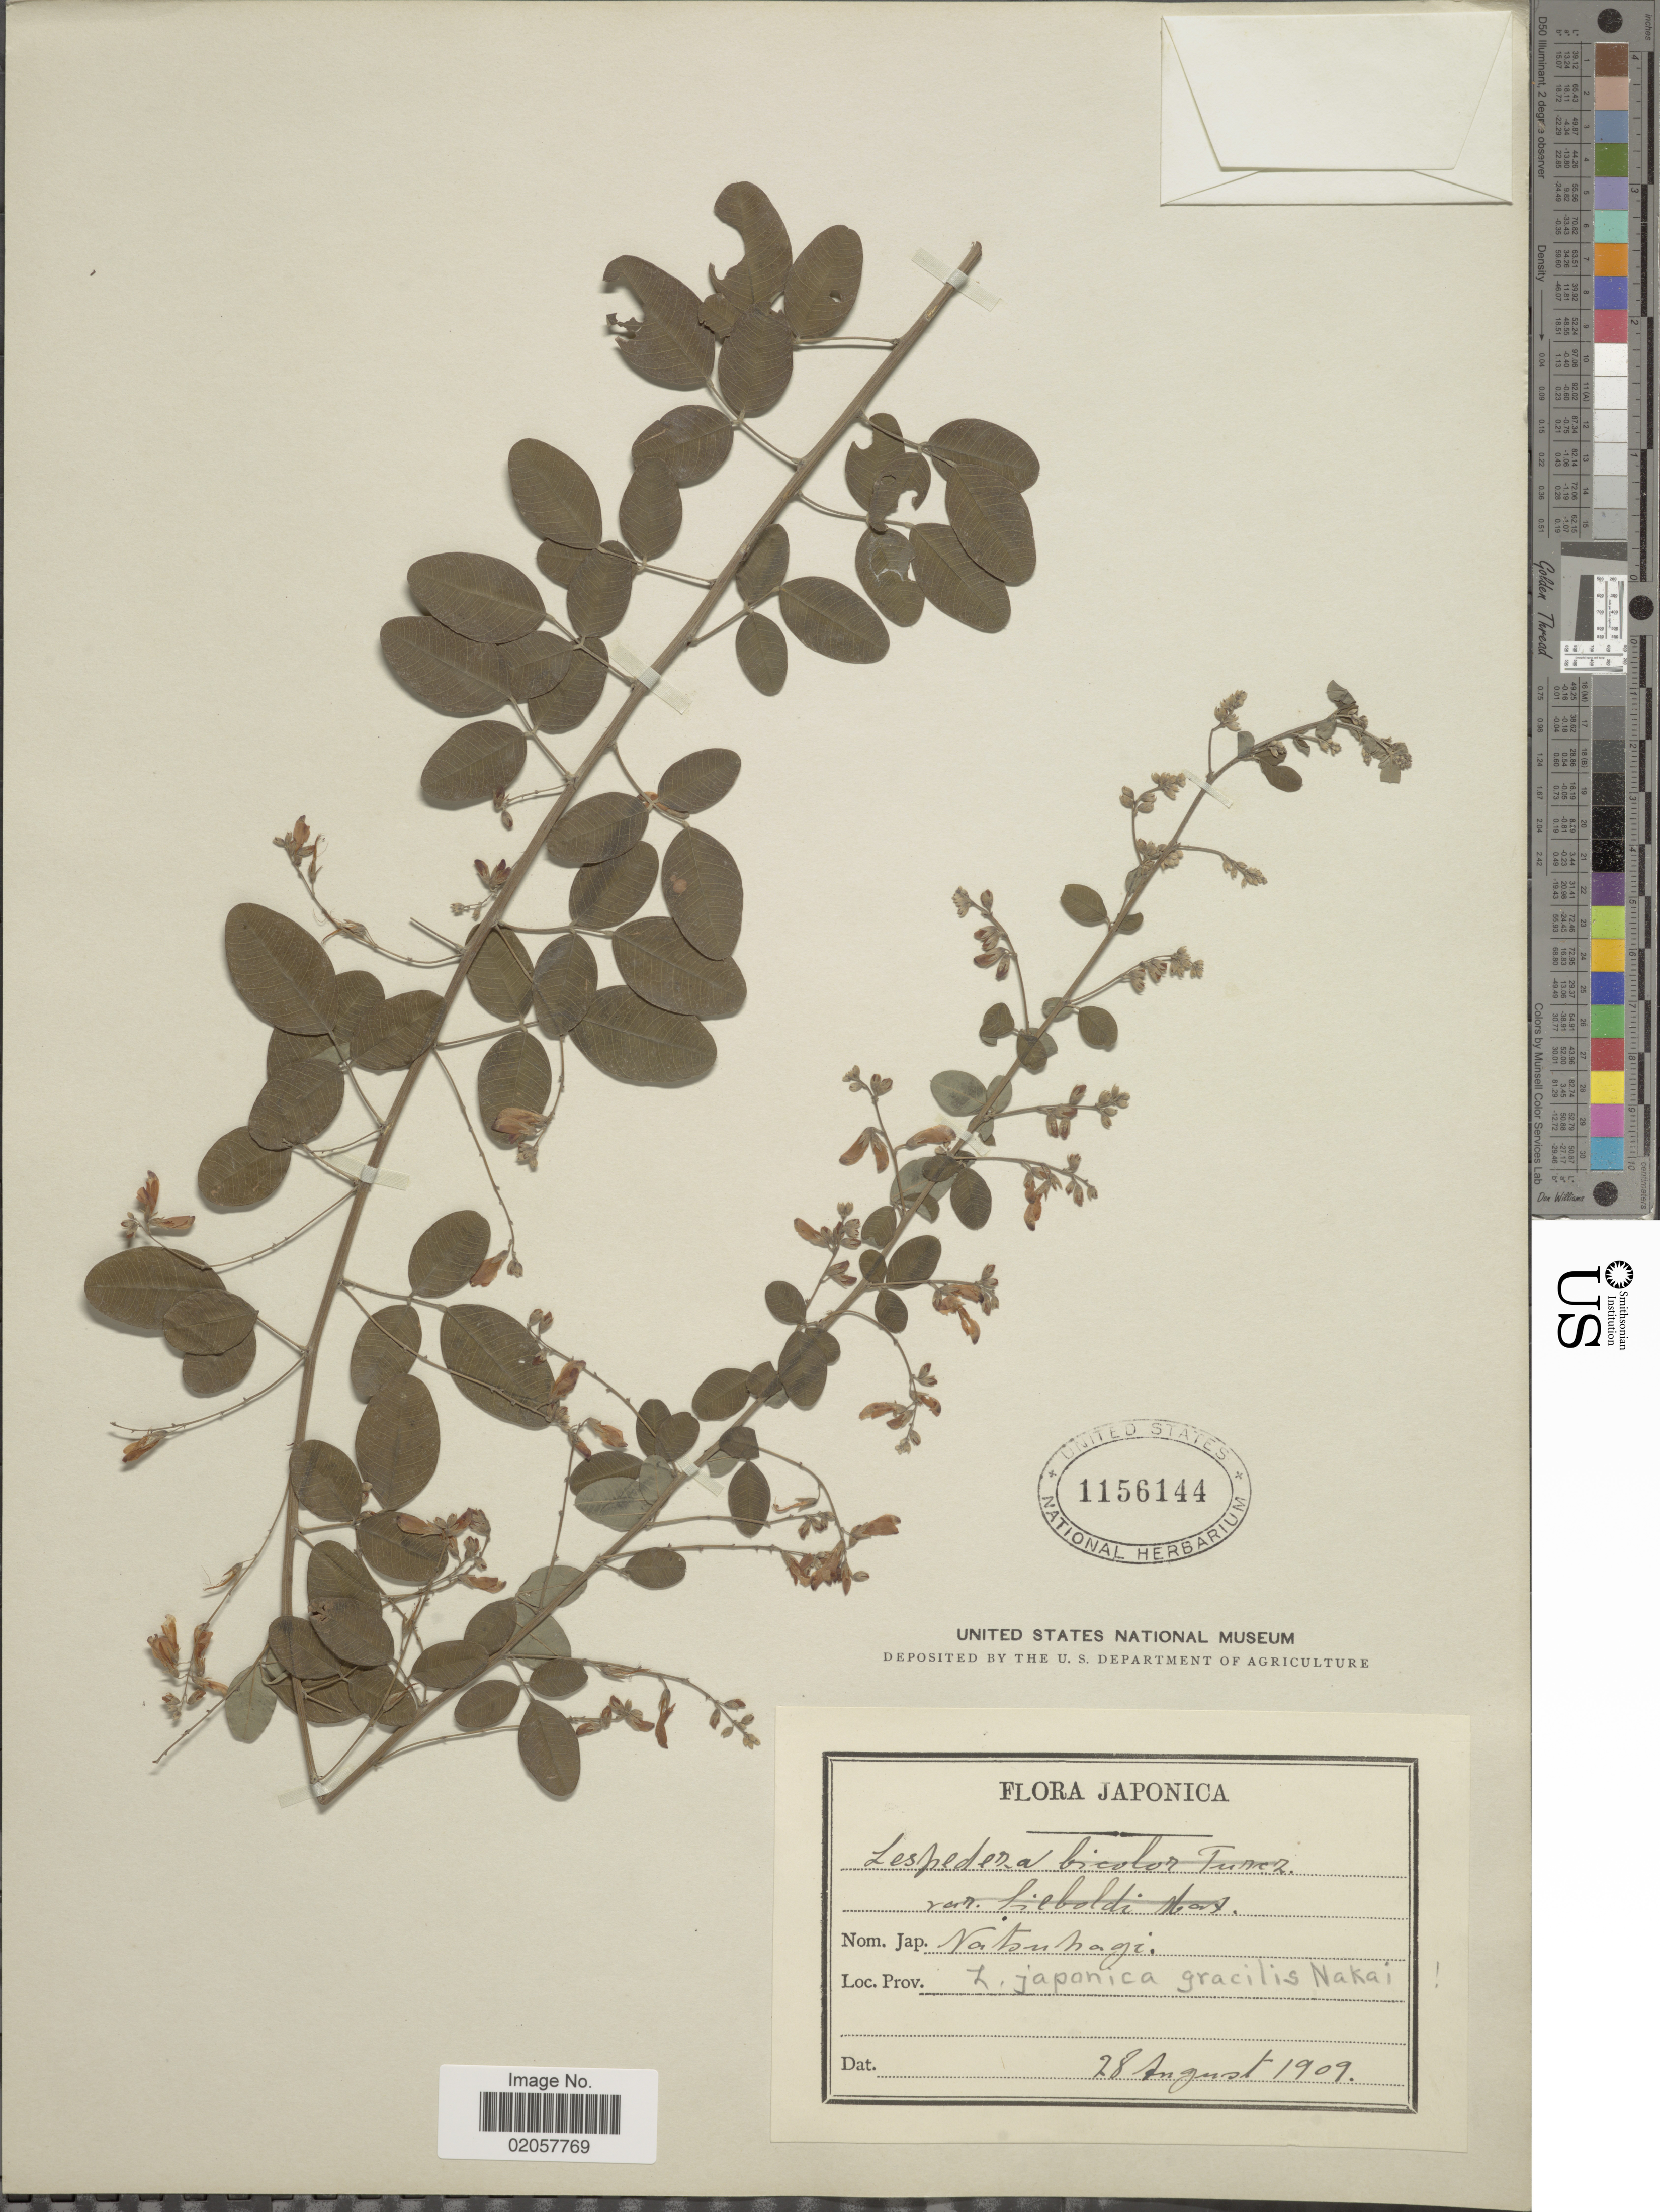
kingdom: Plantae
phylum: Tracheophyta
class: Magnoliopsida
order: Fabales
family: Fabaceae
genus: Lespedeza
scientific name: Lespedeza japonica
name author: L.H. Bailey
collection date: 1909-08-28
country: Japan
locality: L. japonica gracilis Nakai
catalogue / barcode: US 1156144